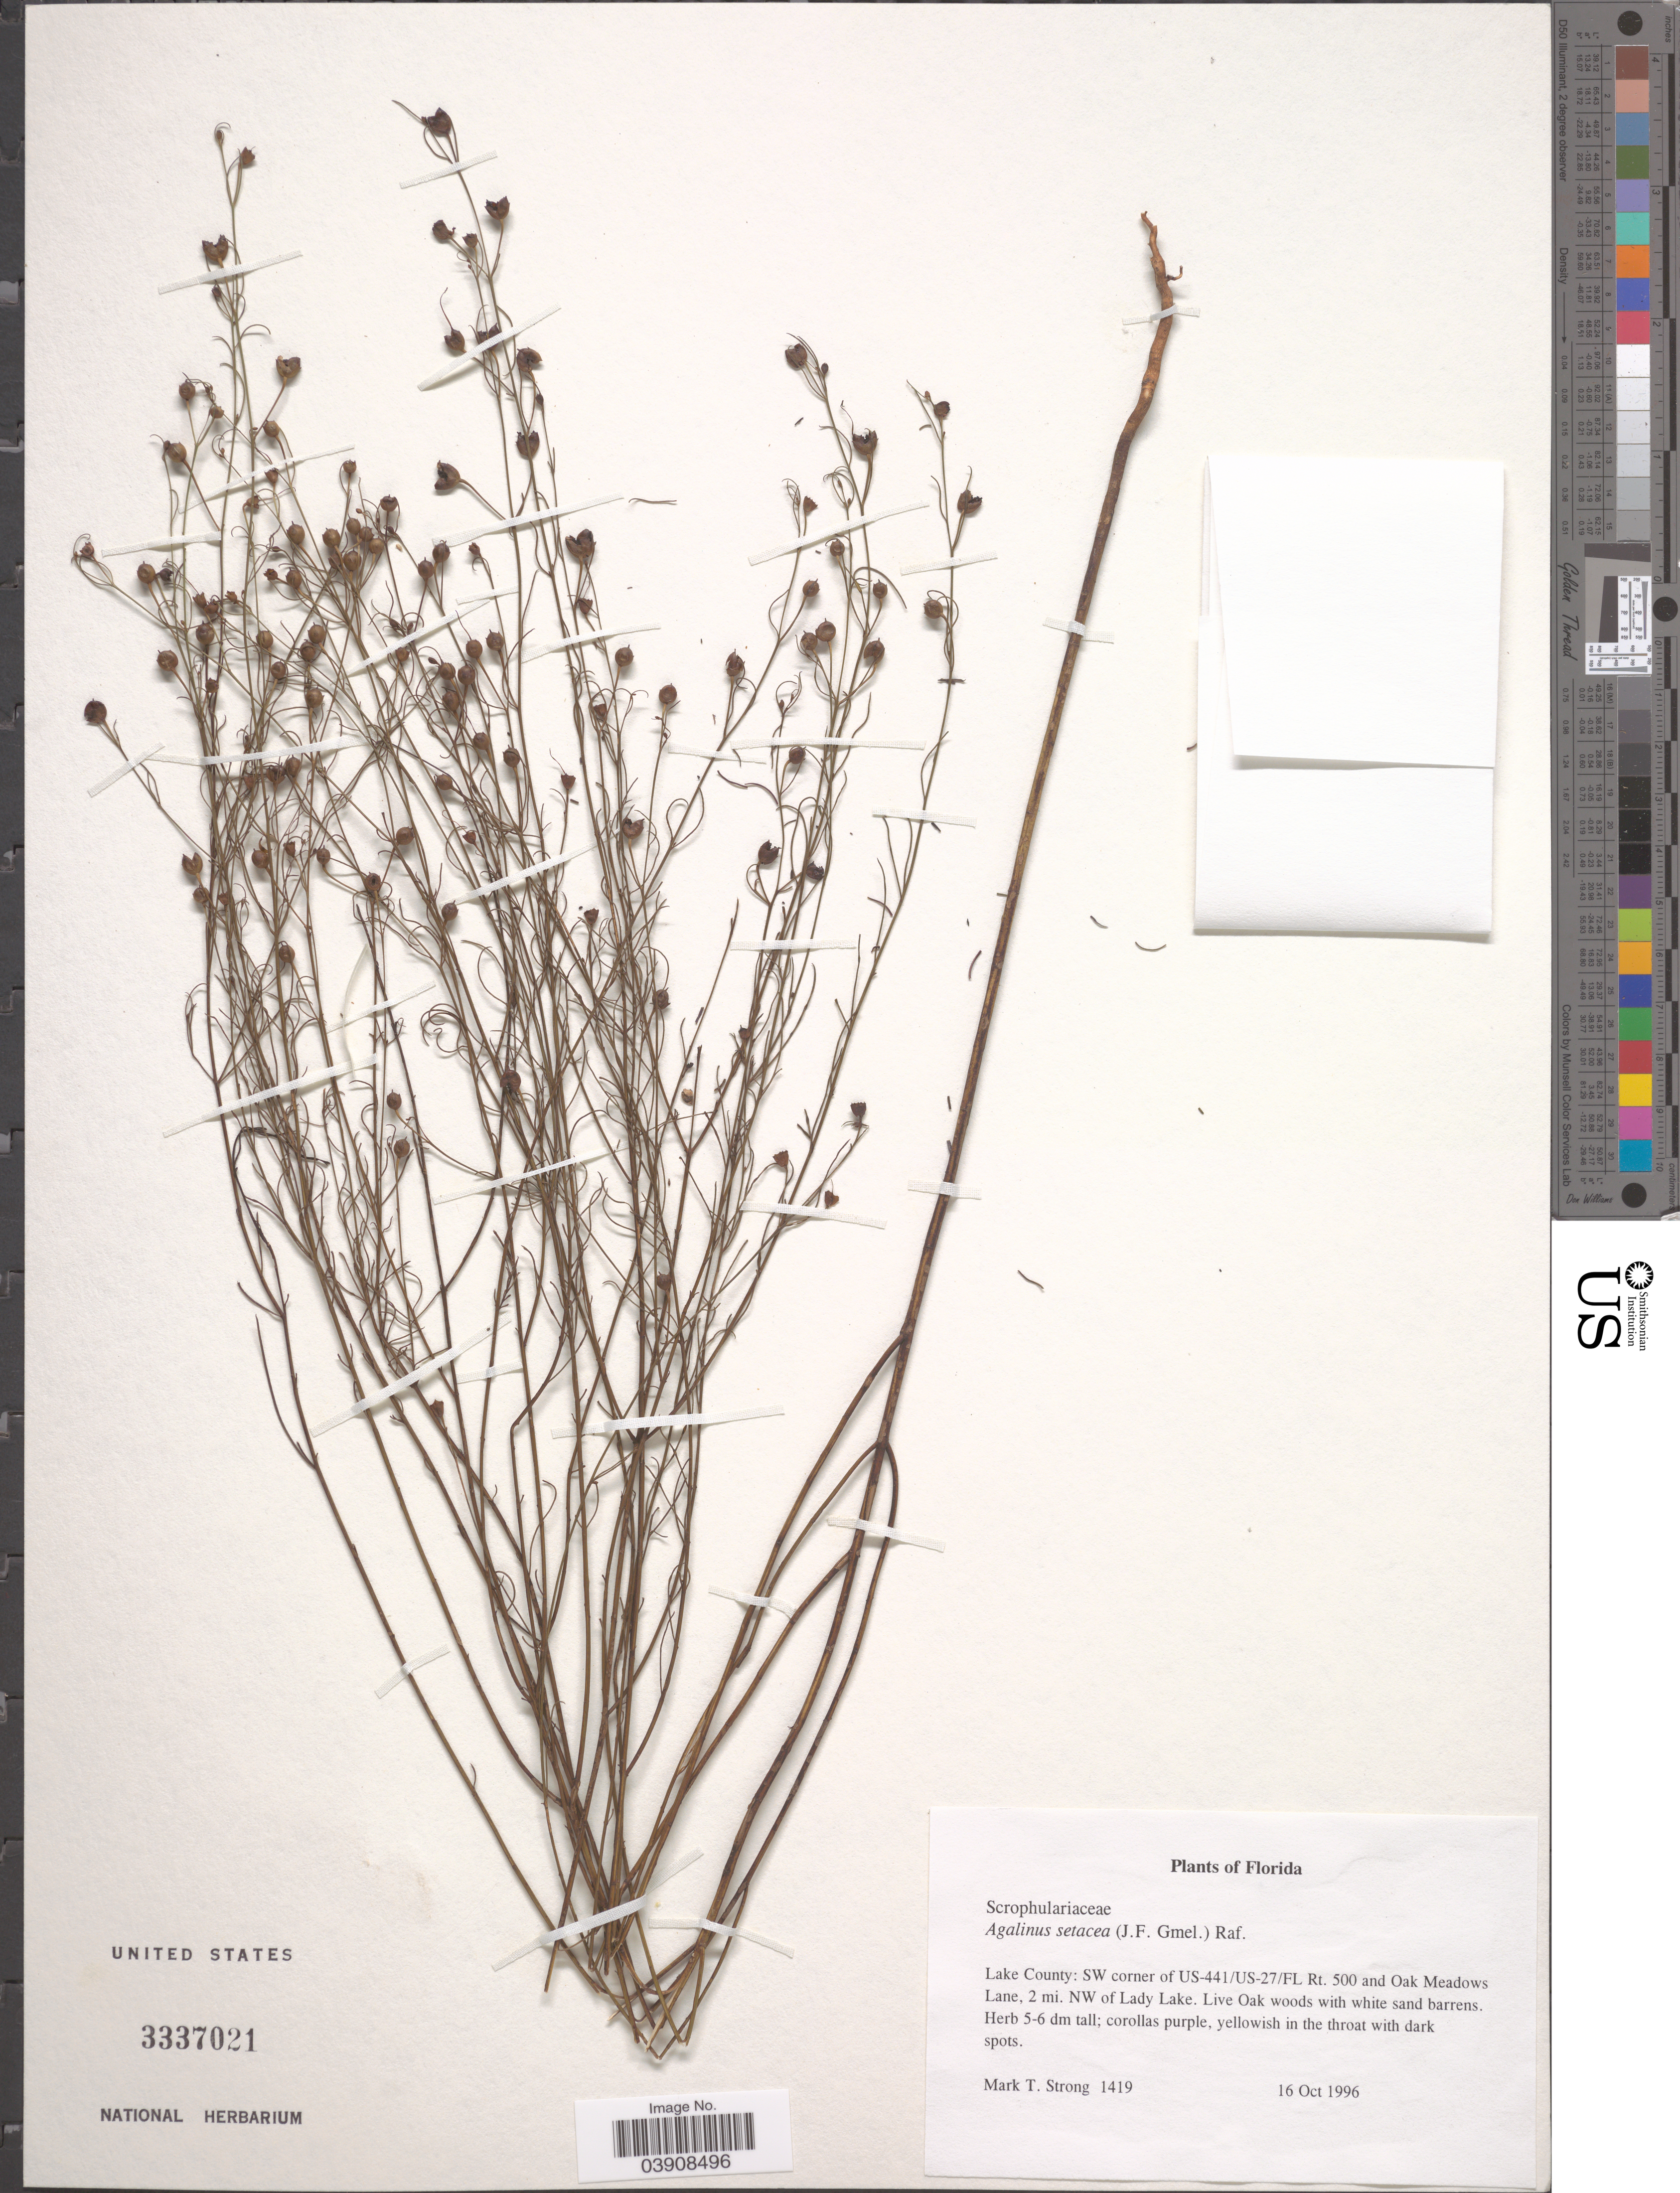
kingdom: Plantae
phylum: Tracheophyta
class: Magnoliopsida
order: Lamiales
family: Orobanchaceae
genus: Agalinis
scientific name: Agalinis setacea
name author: (J.F. Gmel.) Raf.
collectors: M. T. Strong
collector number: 1419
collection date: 1996-10-16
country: United States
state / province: Florida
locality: Lake County: SW corner of US-441/US-27/Fl Rt. 500 and Oak Meadows Lane, 2 mi. NW of Lady Lake.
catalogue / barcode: US 3337021